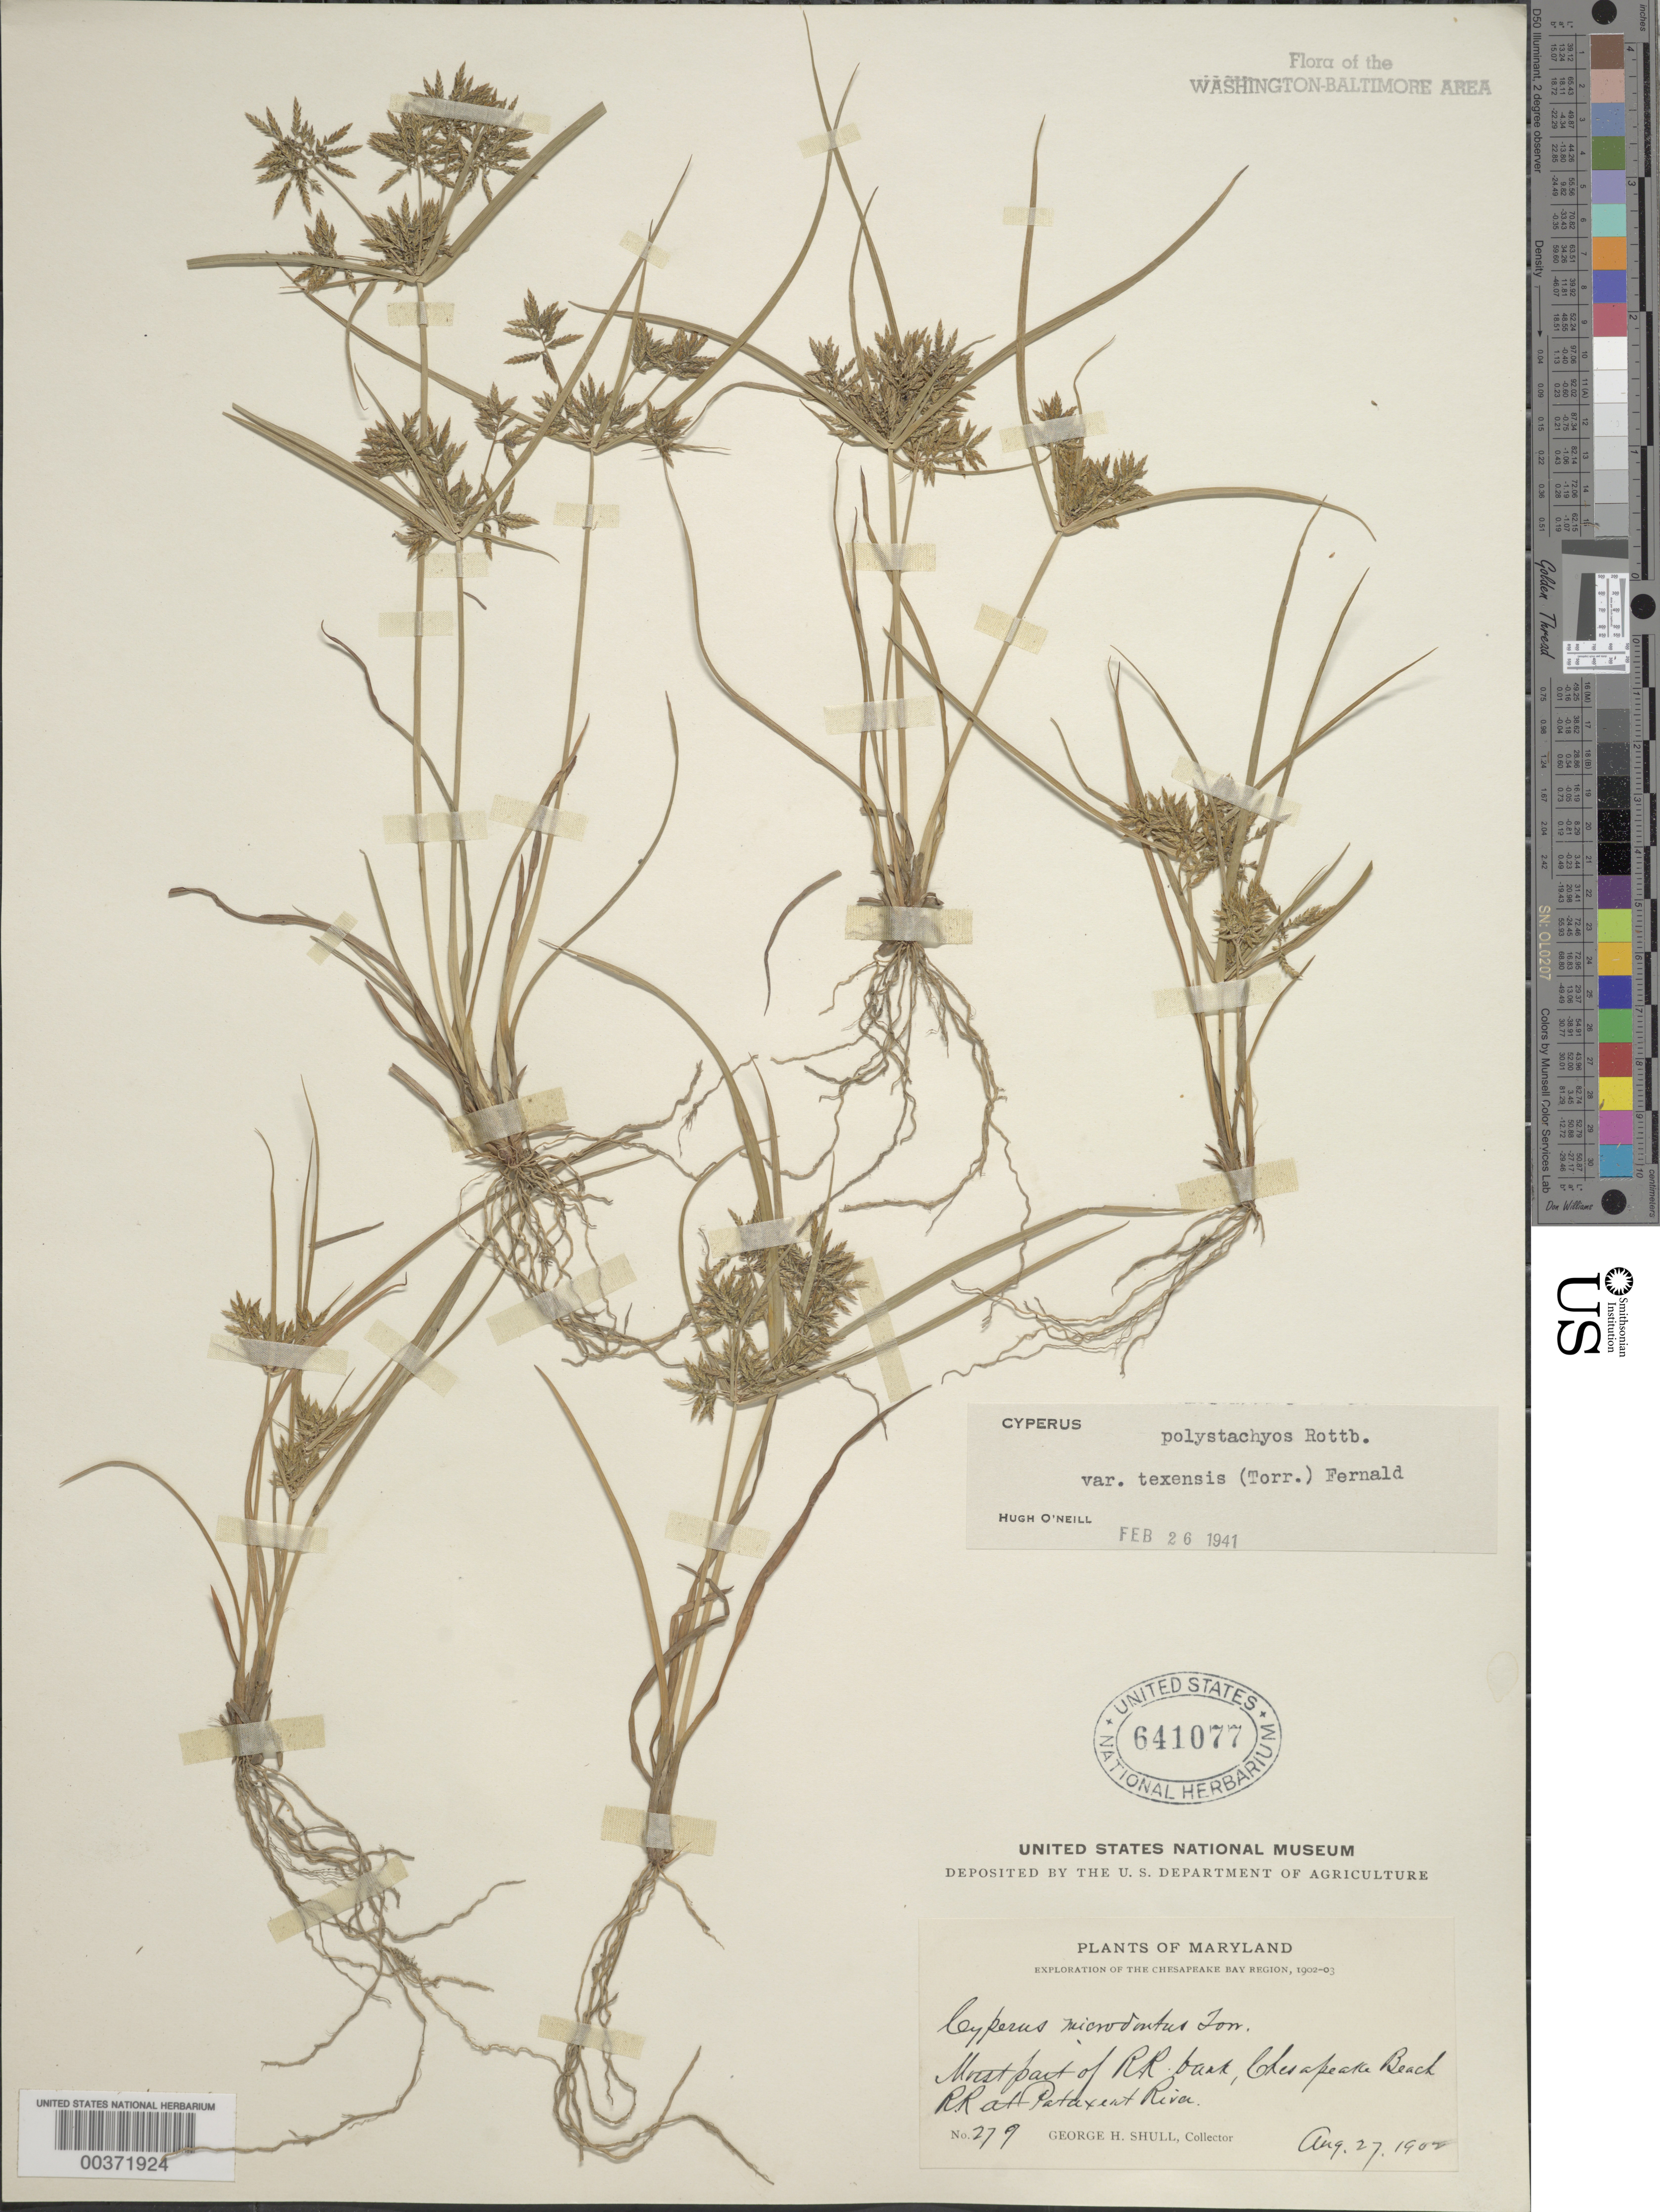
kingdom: Plantae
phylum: Tracheophyta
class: Liliopsida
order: Poales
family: Cyperaceae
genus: Cyperus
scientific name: Cyperus polystachyos var. texensis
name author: (Torr.) Fernald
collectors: G. H. Shull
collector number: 279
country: United States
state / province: Maryland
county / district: Calvert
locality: Chesapeake Beach Railroad at Patuxent River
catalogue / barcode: US 641077